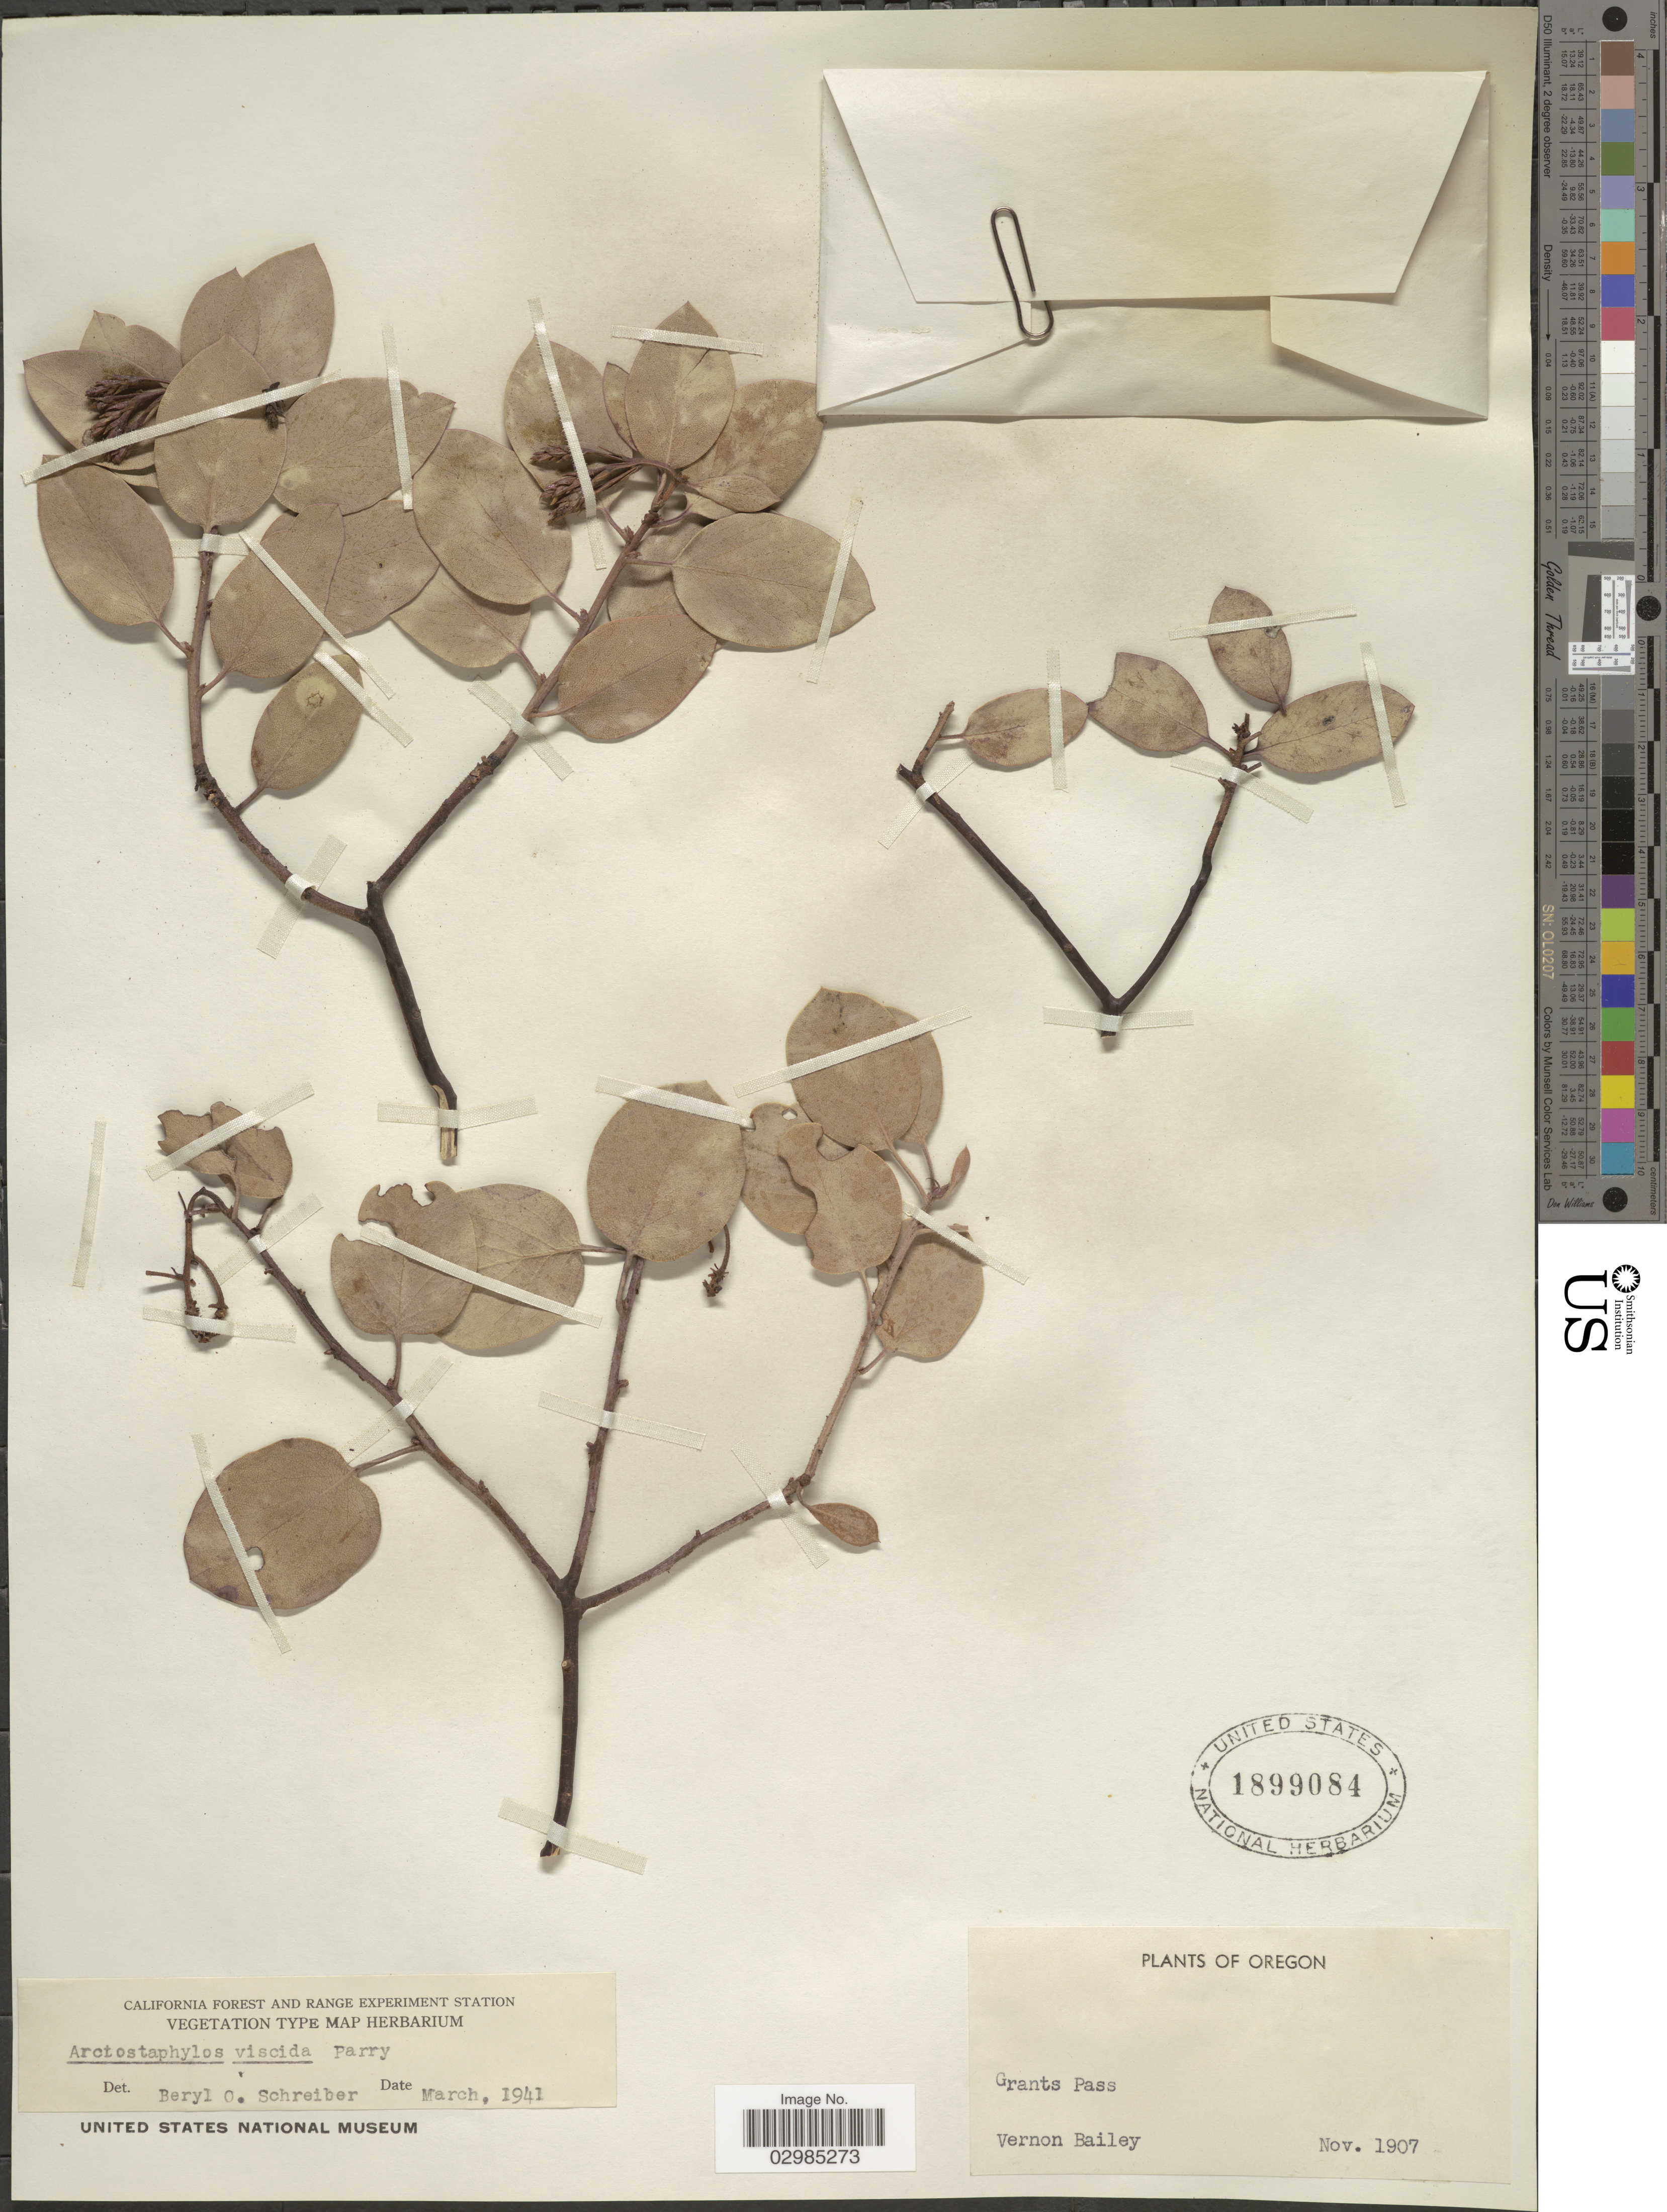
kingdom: Plantae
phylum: Tracheophyta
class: Magnoliopsida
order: Ericales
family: Ericaceae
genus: Arctostaphylos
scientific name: Arctostaphylos viscida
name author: Parry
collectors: V. O. Bailey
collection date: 1907-11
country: United States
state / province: Oregon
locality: Grants Pass.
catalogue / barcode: US 1899084